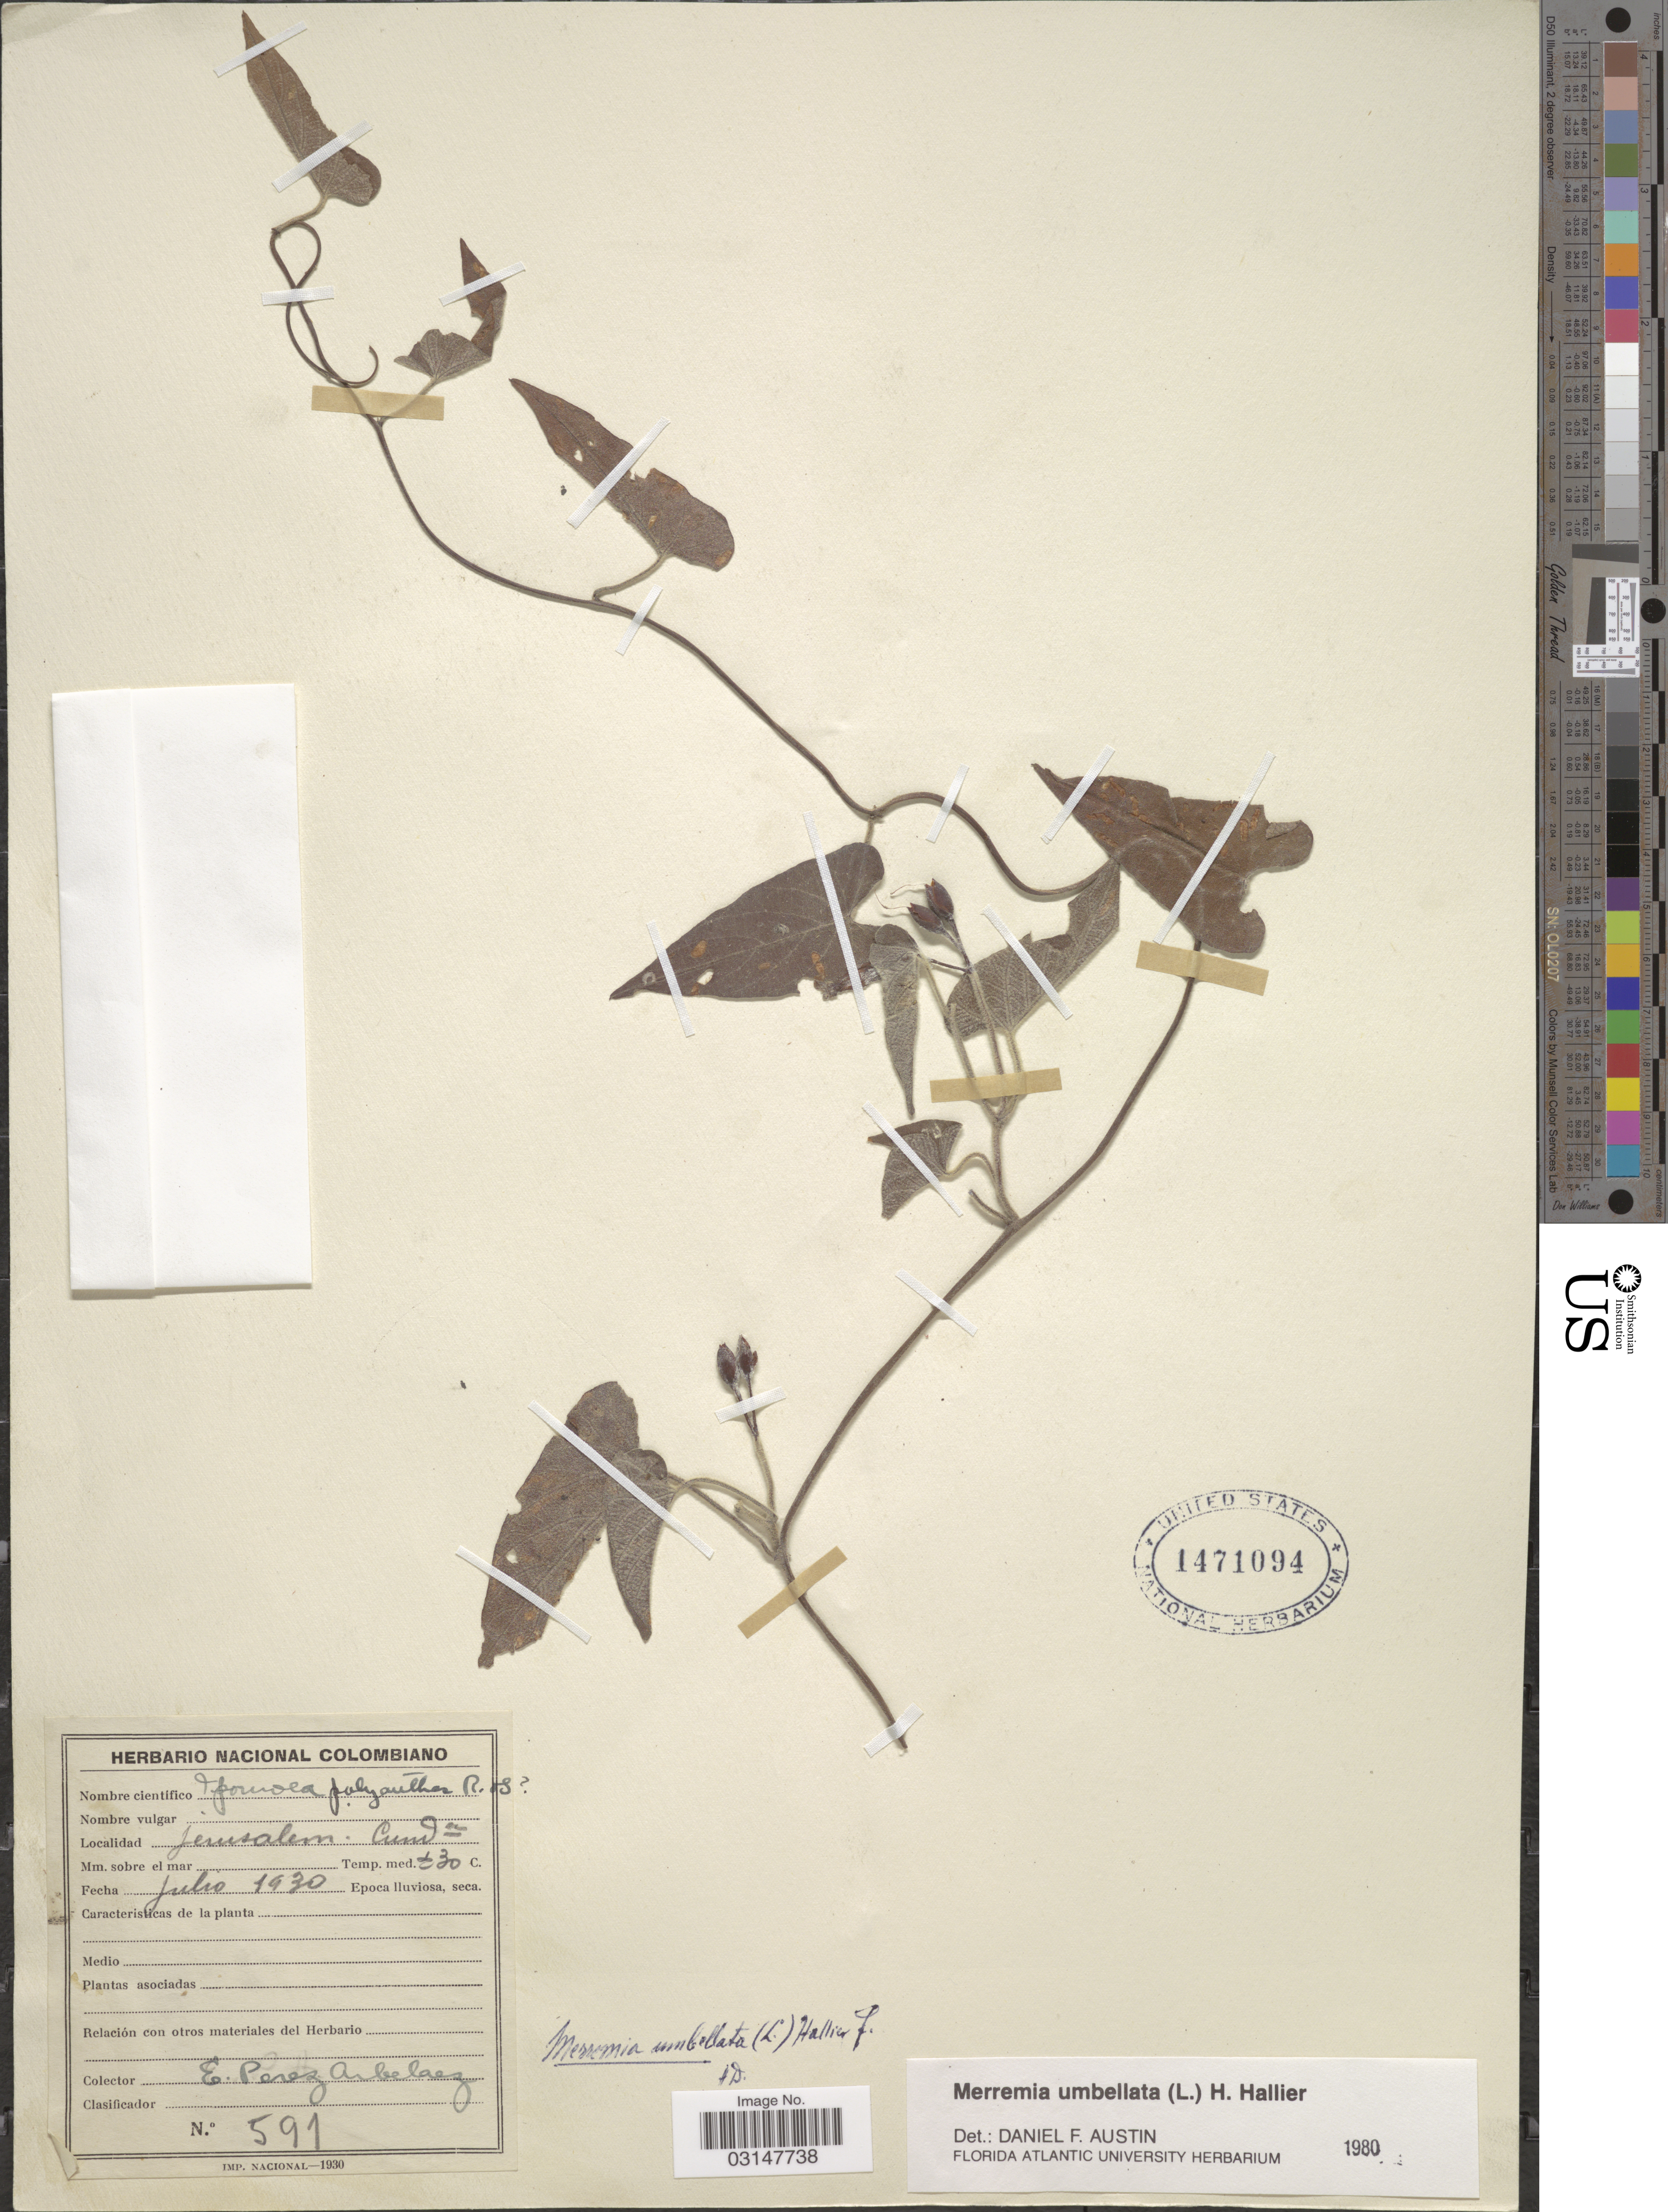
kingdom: Plantae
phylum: Tracheophyta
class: Magnoliopsida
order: Solanales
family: Convolvulaceae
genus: Camonea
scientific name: Camonea umbellata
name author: (L.) A. R. Simões & Staples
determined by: Strong, Mark T., (BOT), Smithsonian Institution - National Museum of Natural History (UNITED STATES)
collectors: E. Pérez Arbeláez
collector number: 591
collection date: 1930-07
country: Colombia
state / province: Cundinamarca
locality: Jerusalem. Cunda.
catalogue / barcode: US 1471094